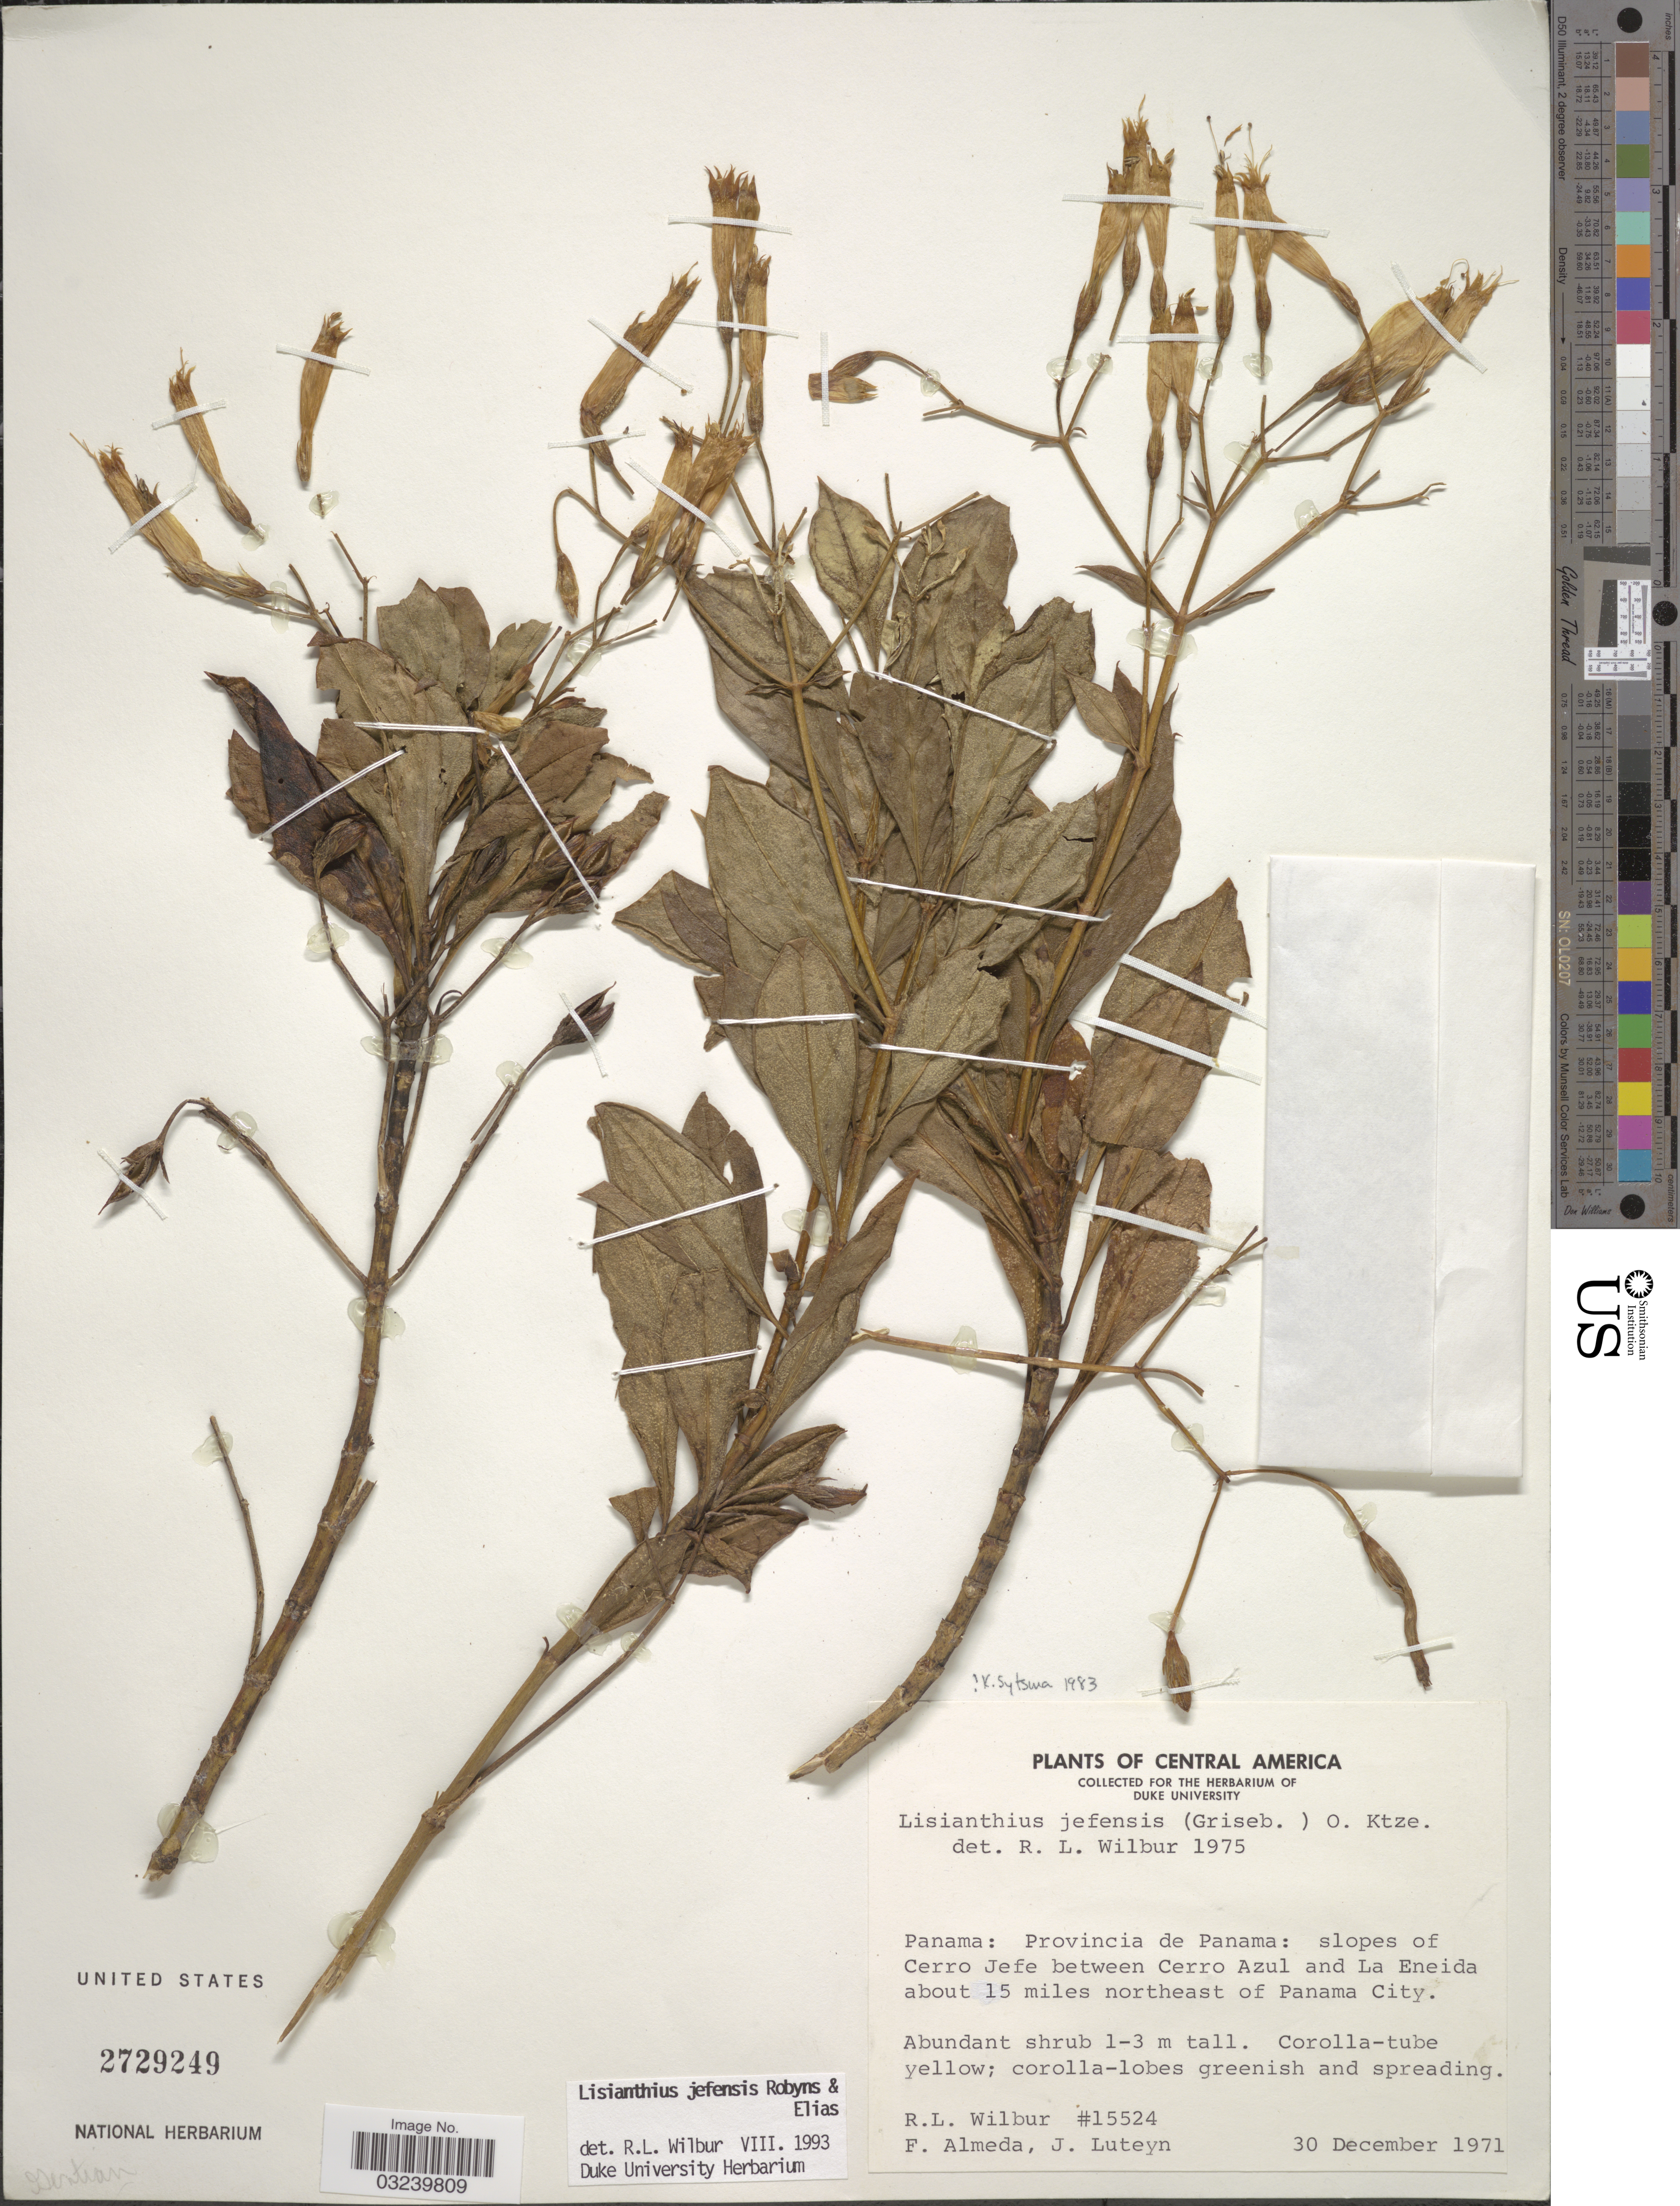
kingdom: Plantae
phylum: Tracheophyta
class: Magnoliopsida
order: Gentianales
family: Gentianaceae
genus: Lisianthius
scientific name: Lisianthius jefensis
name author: A. Robyns & T. S. Elias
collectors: R. L. Wilbur, F. Almeda & J. Luteyn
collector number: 15524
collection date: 1971-12-30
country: Panama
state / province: Panamá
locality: Slopes of Cerro Jefe between Cerro Azul and La Eneida about 15 miles northeast of Panama City.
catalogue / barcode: US 2729249